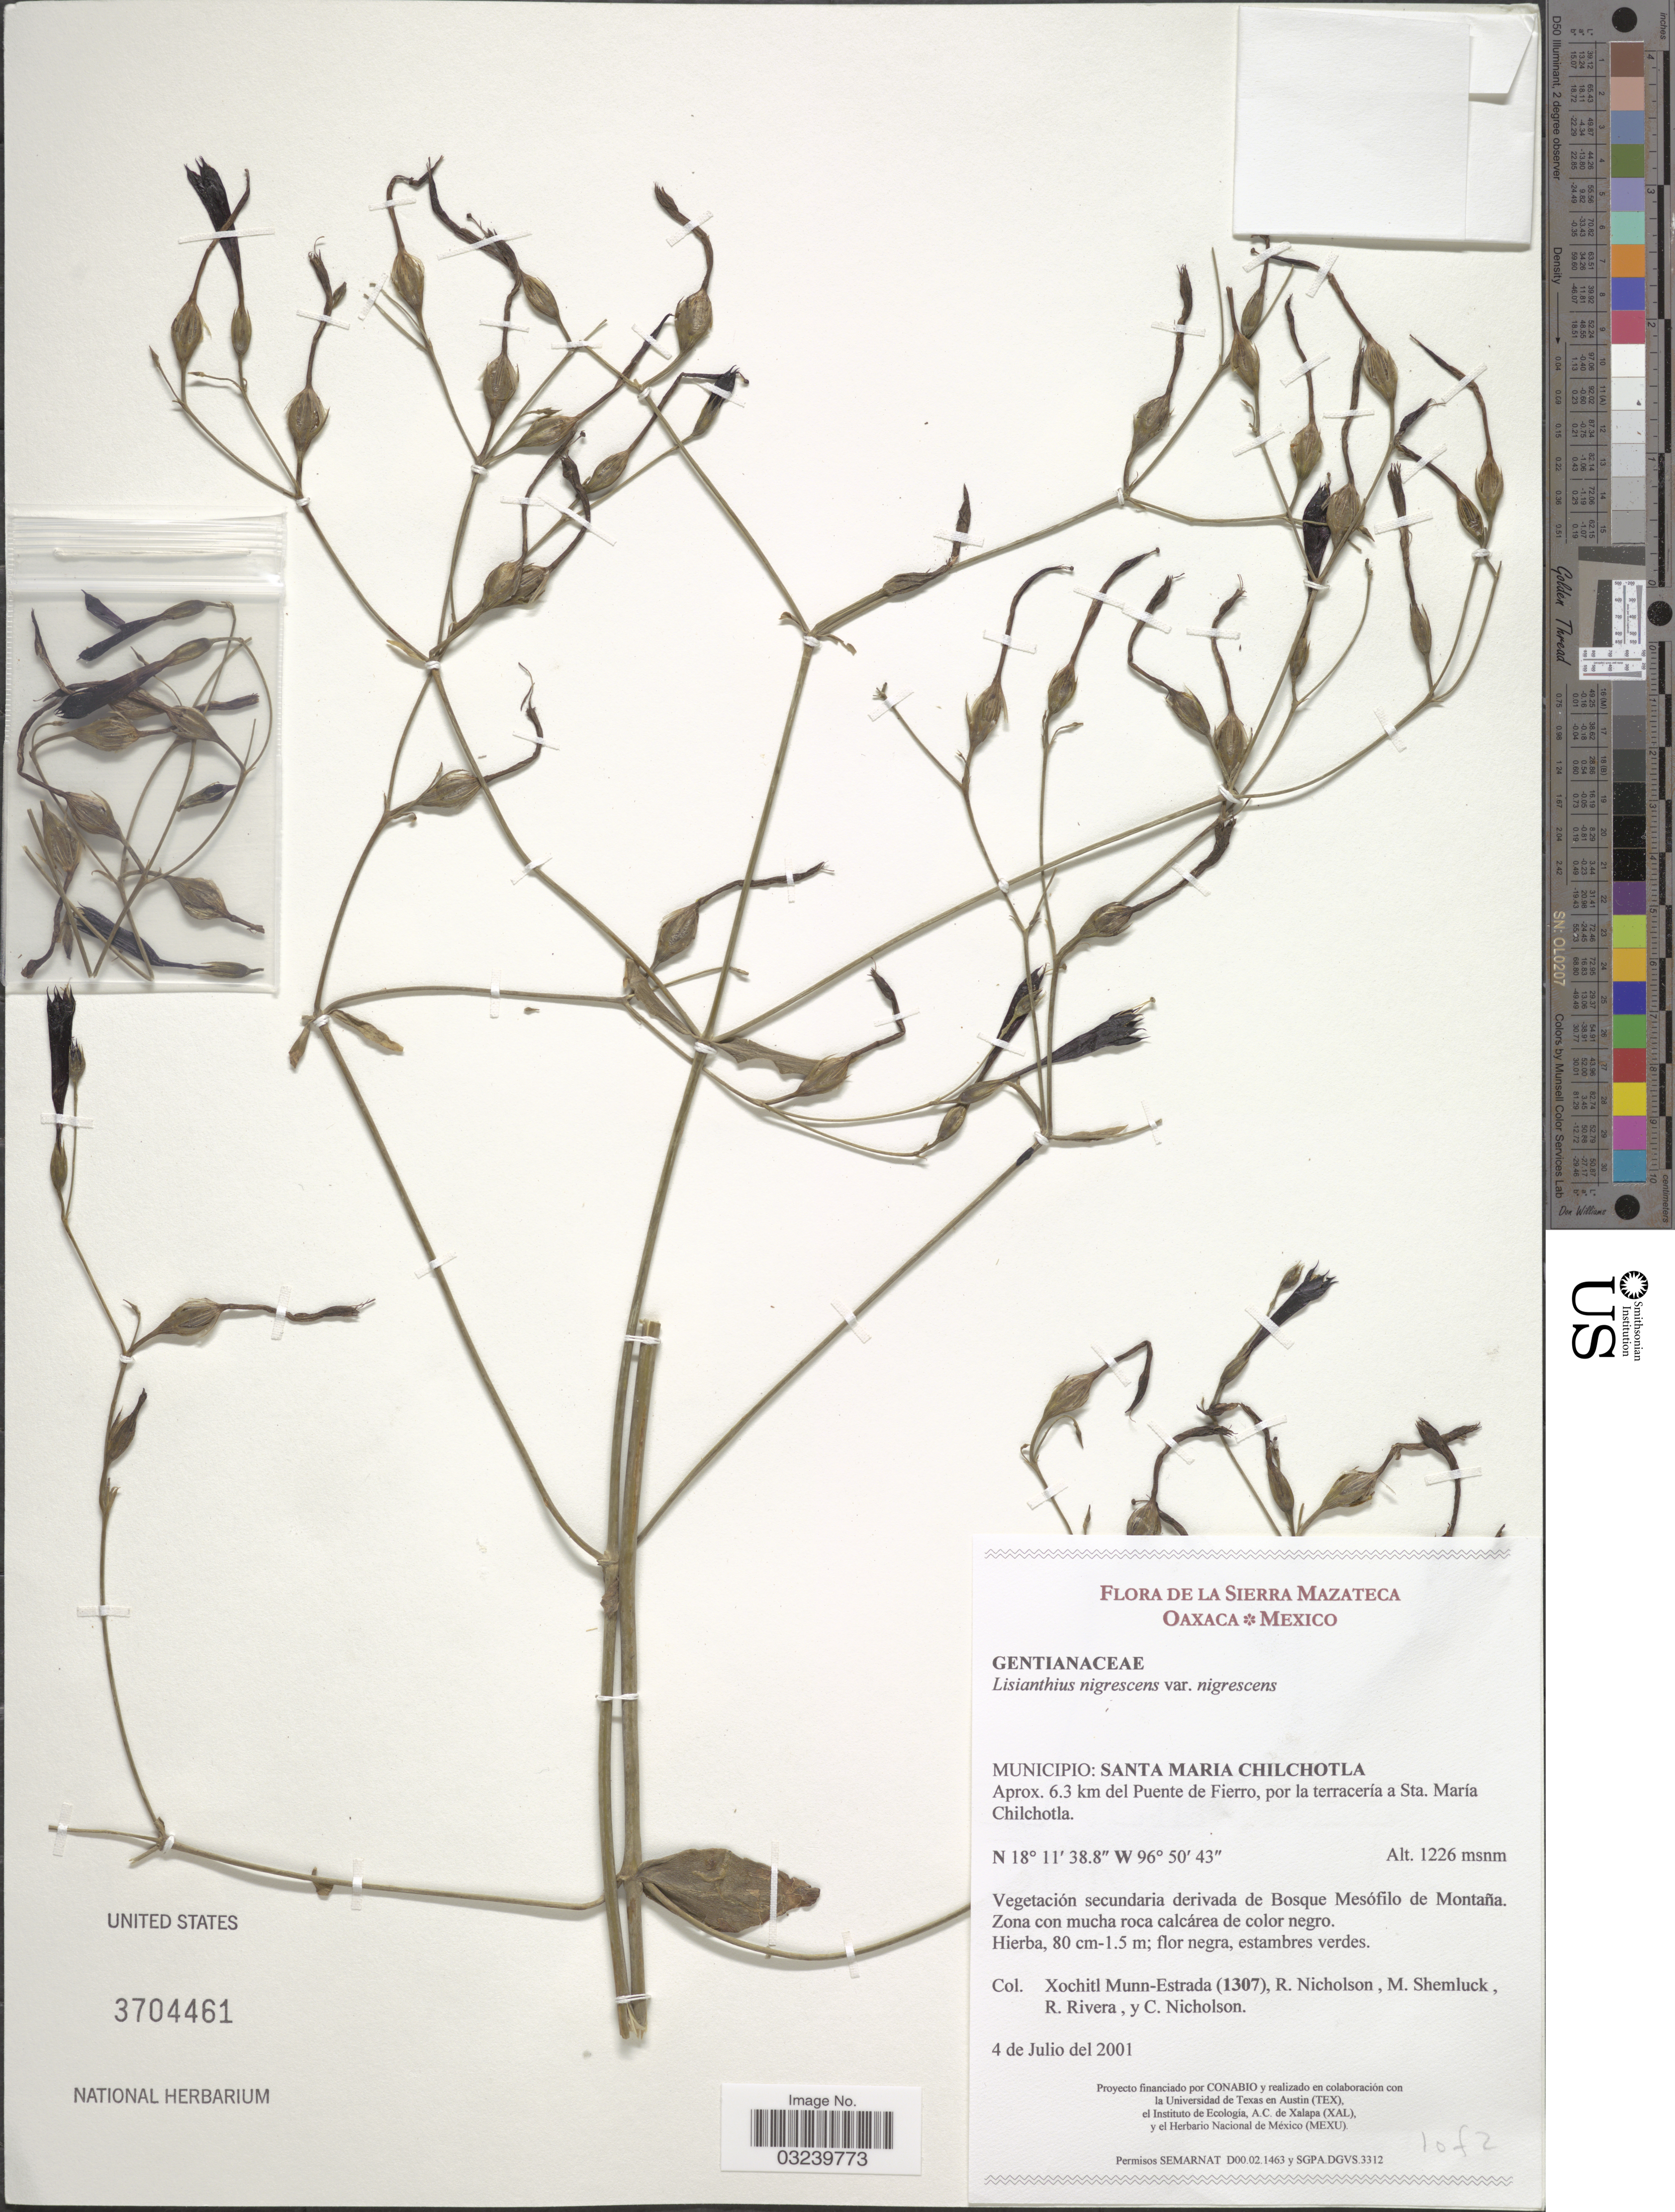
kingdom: Plantae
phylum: Tracheophyta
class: Magnoliopsida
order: Gentianales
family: Gentianaceae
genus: Lisianthius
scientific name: Lisianthius nigrescens var. nigrescens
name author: Schltdl. & Cham.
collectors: X. Munn-Estrada, R. Nicholson, M. Shemluck, R. Rivera & C. Nicholson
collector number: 1307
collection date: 2001-07-04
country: Mexico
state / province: Oaxaca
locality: De la Sierra Mazateca, Municipio: Santa Maria Chilchotla, Aprox. 6.3 km del Puente de Fierro, por la terracería a Sta. María Chilchotla.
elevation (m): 1226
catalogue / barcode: US 3704461